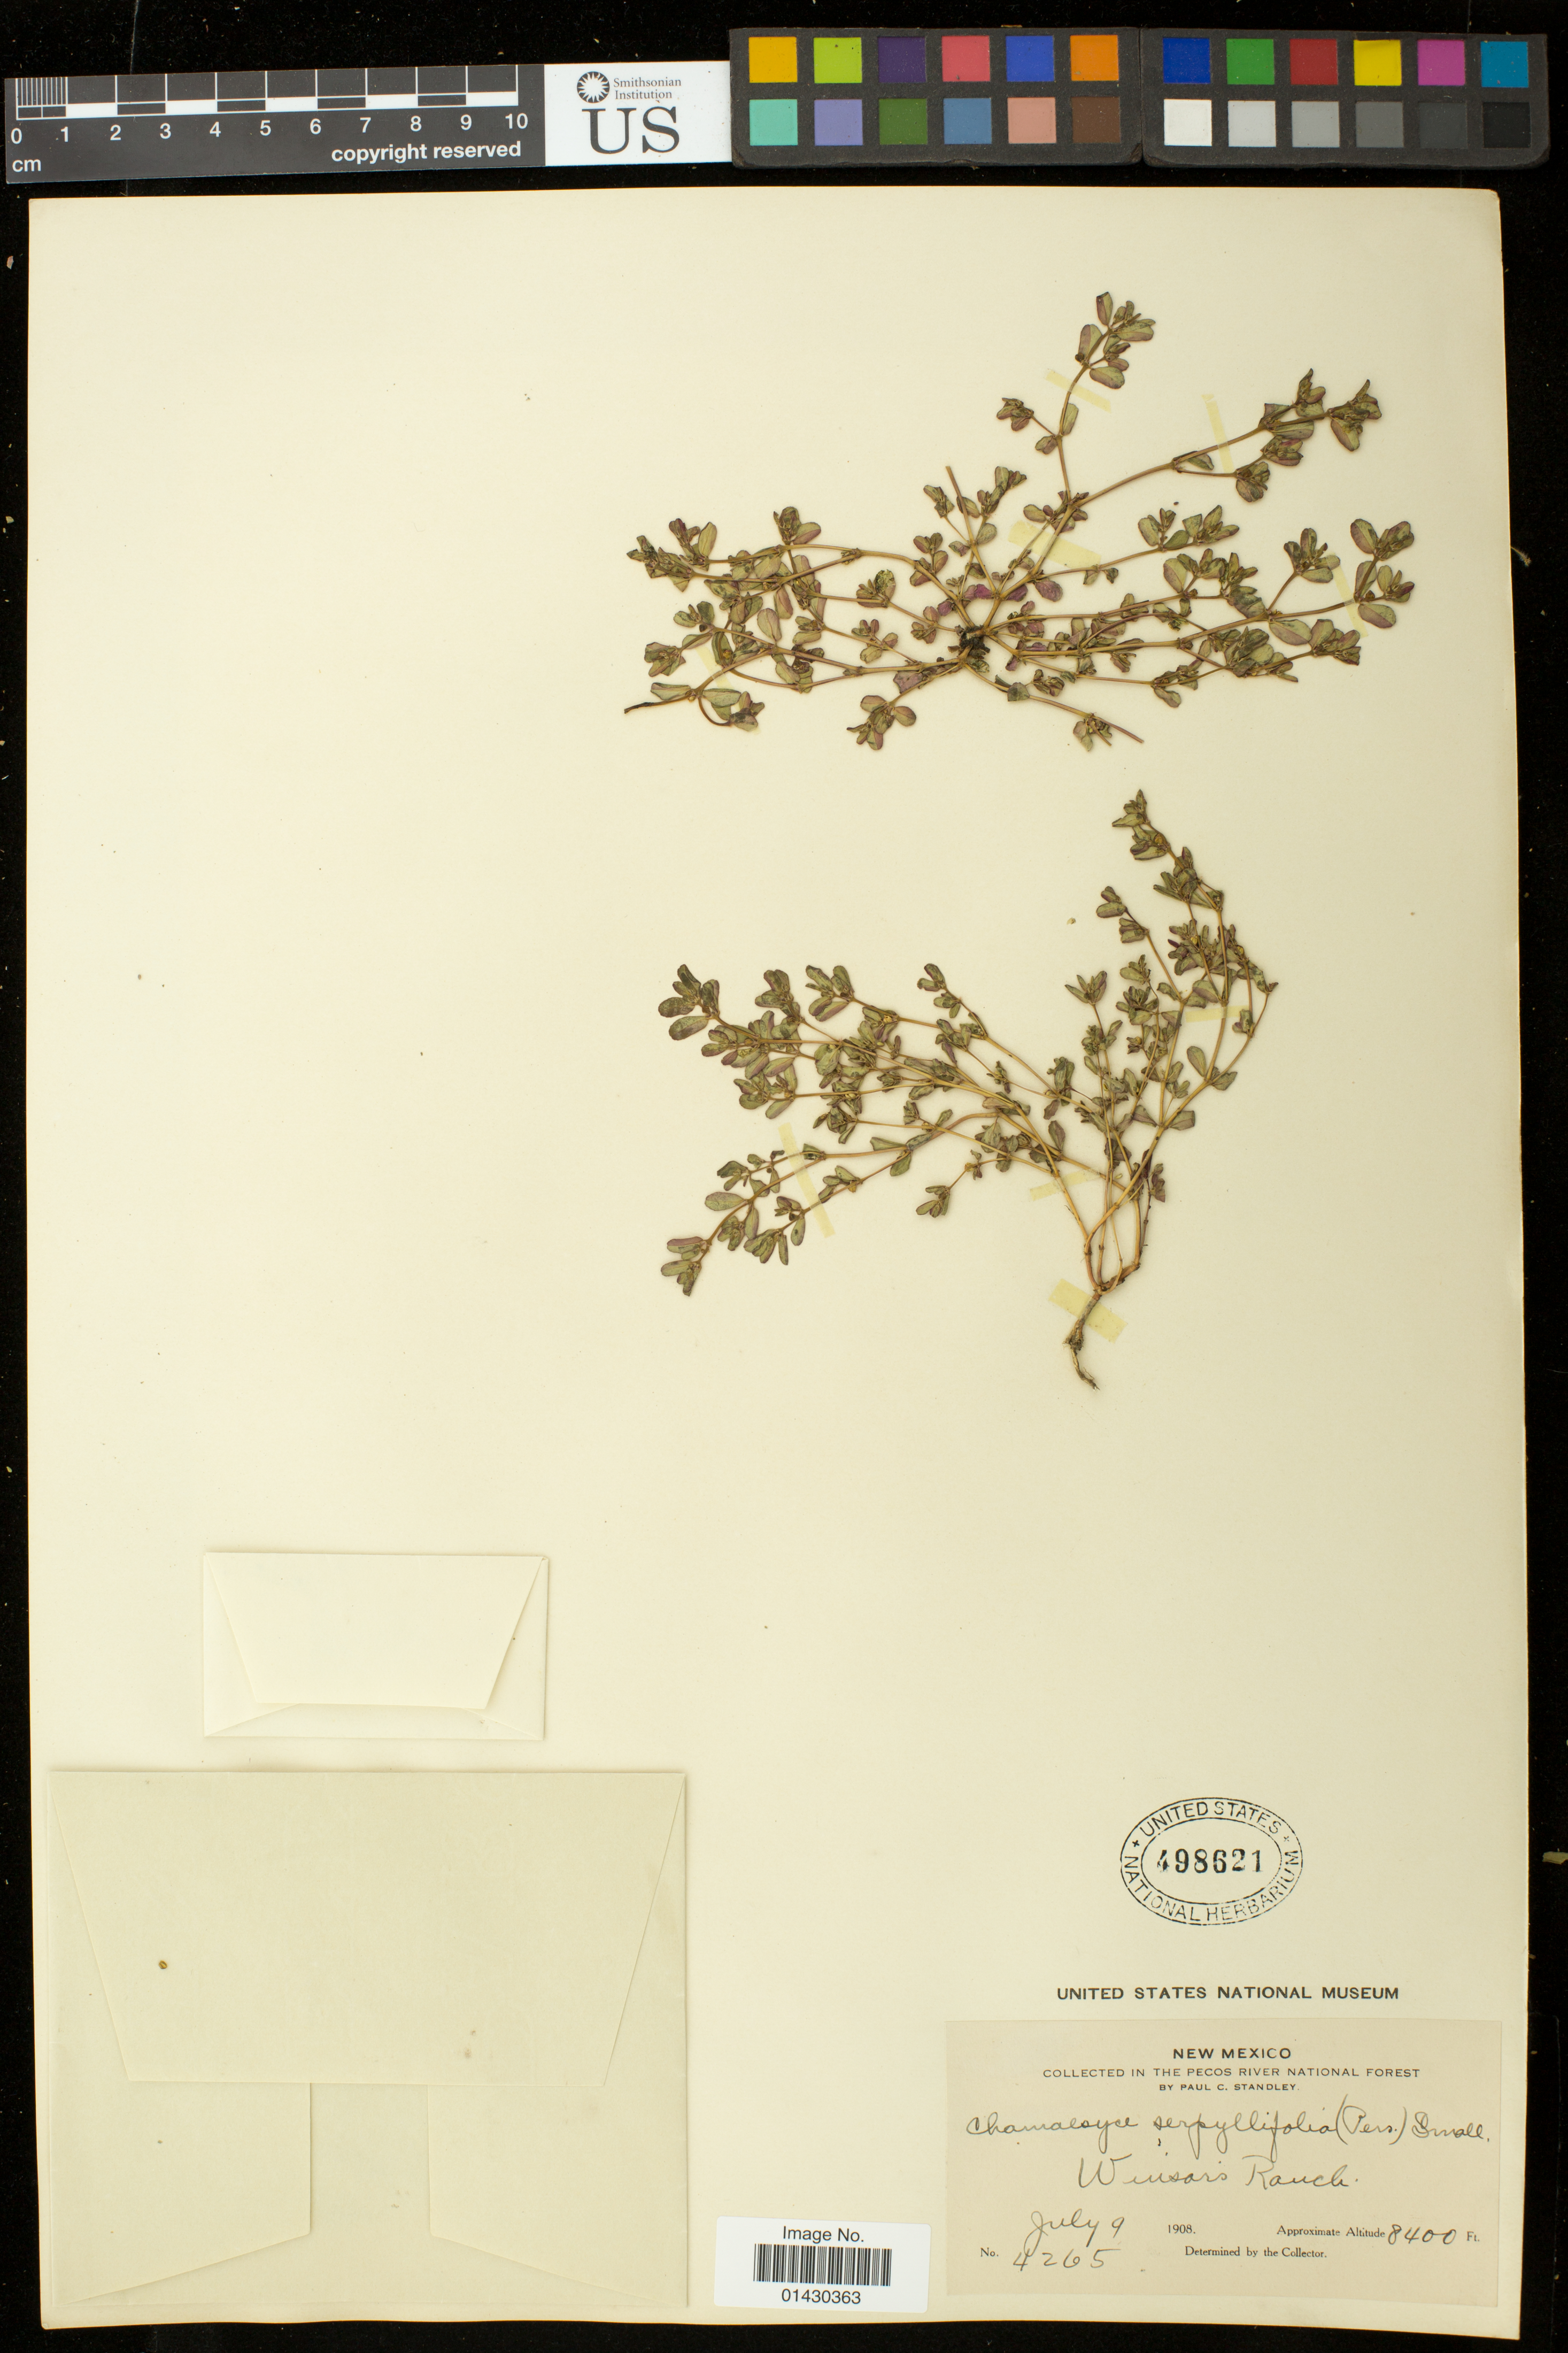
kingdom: Plantae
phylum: Tracheophyta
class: Magnoliopsida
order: Malpighiales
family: Euphorbiaceae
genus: Euphorbia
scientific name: Euphorbia serpillifolia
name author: Pers.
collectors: P. C. Standley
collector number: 4265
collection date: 1908-07-09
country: United States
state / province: New Mexico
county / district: Rio Arriba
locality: Pecos River National Forest, Winsaris Ranch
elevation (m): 2560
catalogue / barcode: US 498621